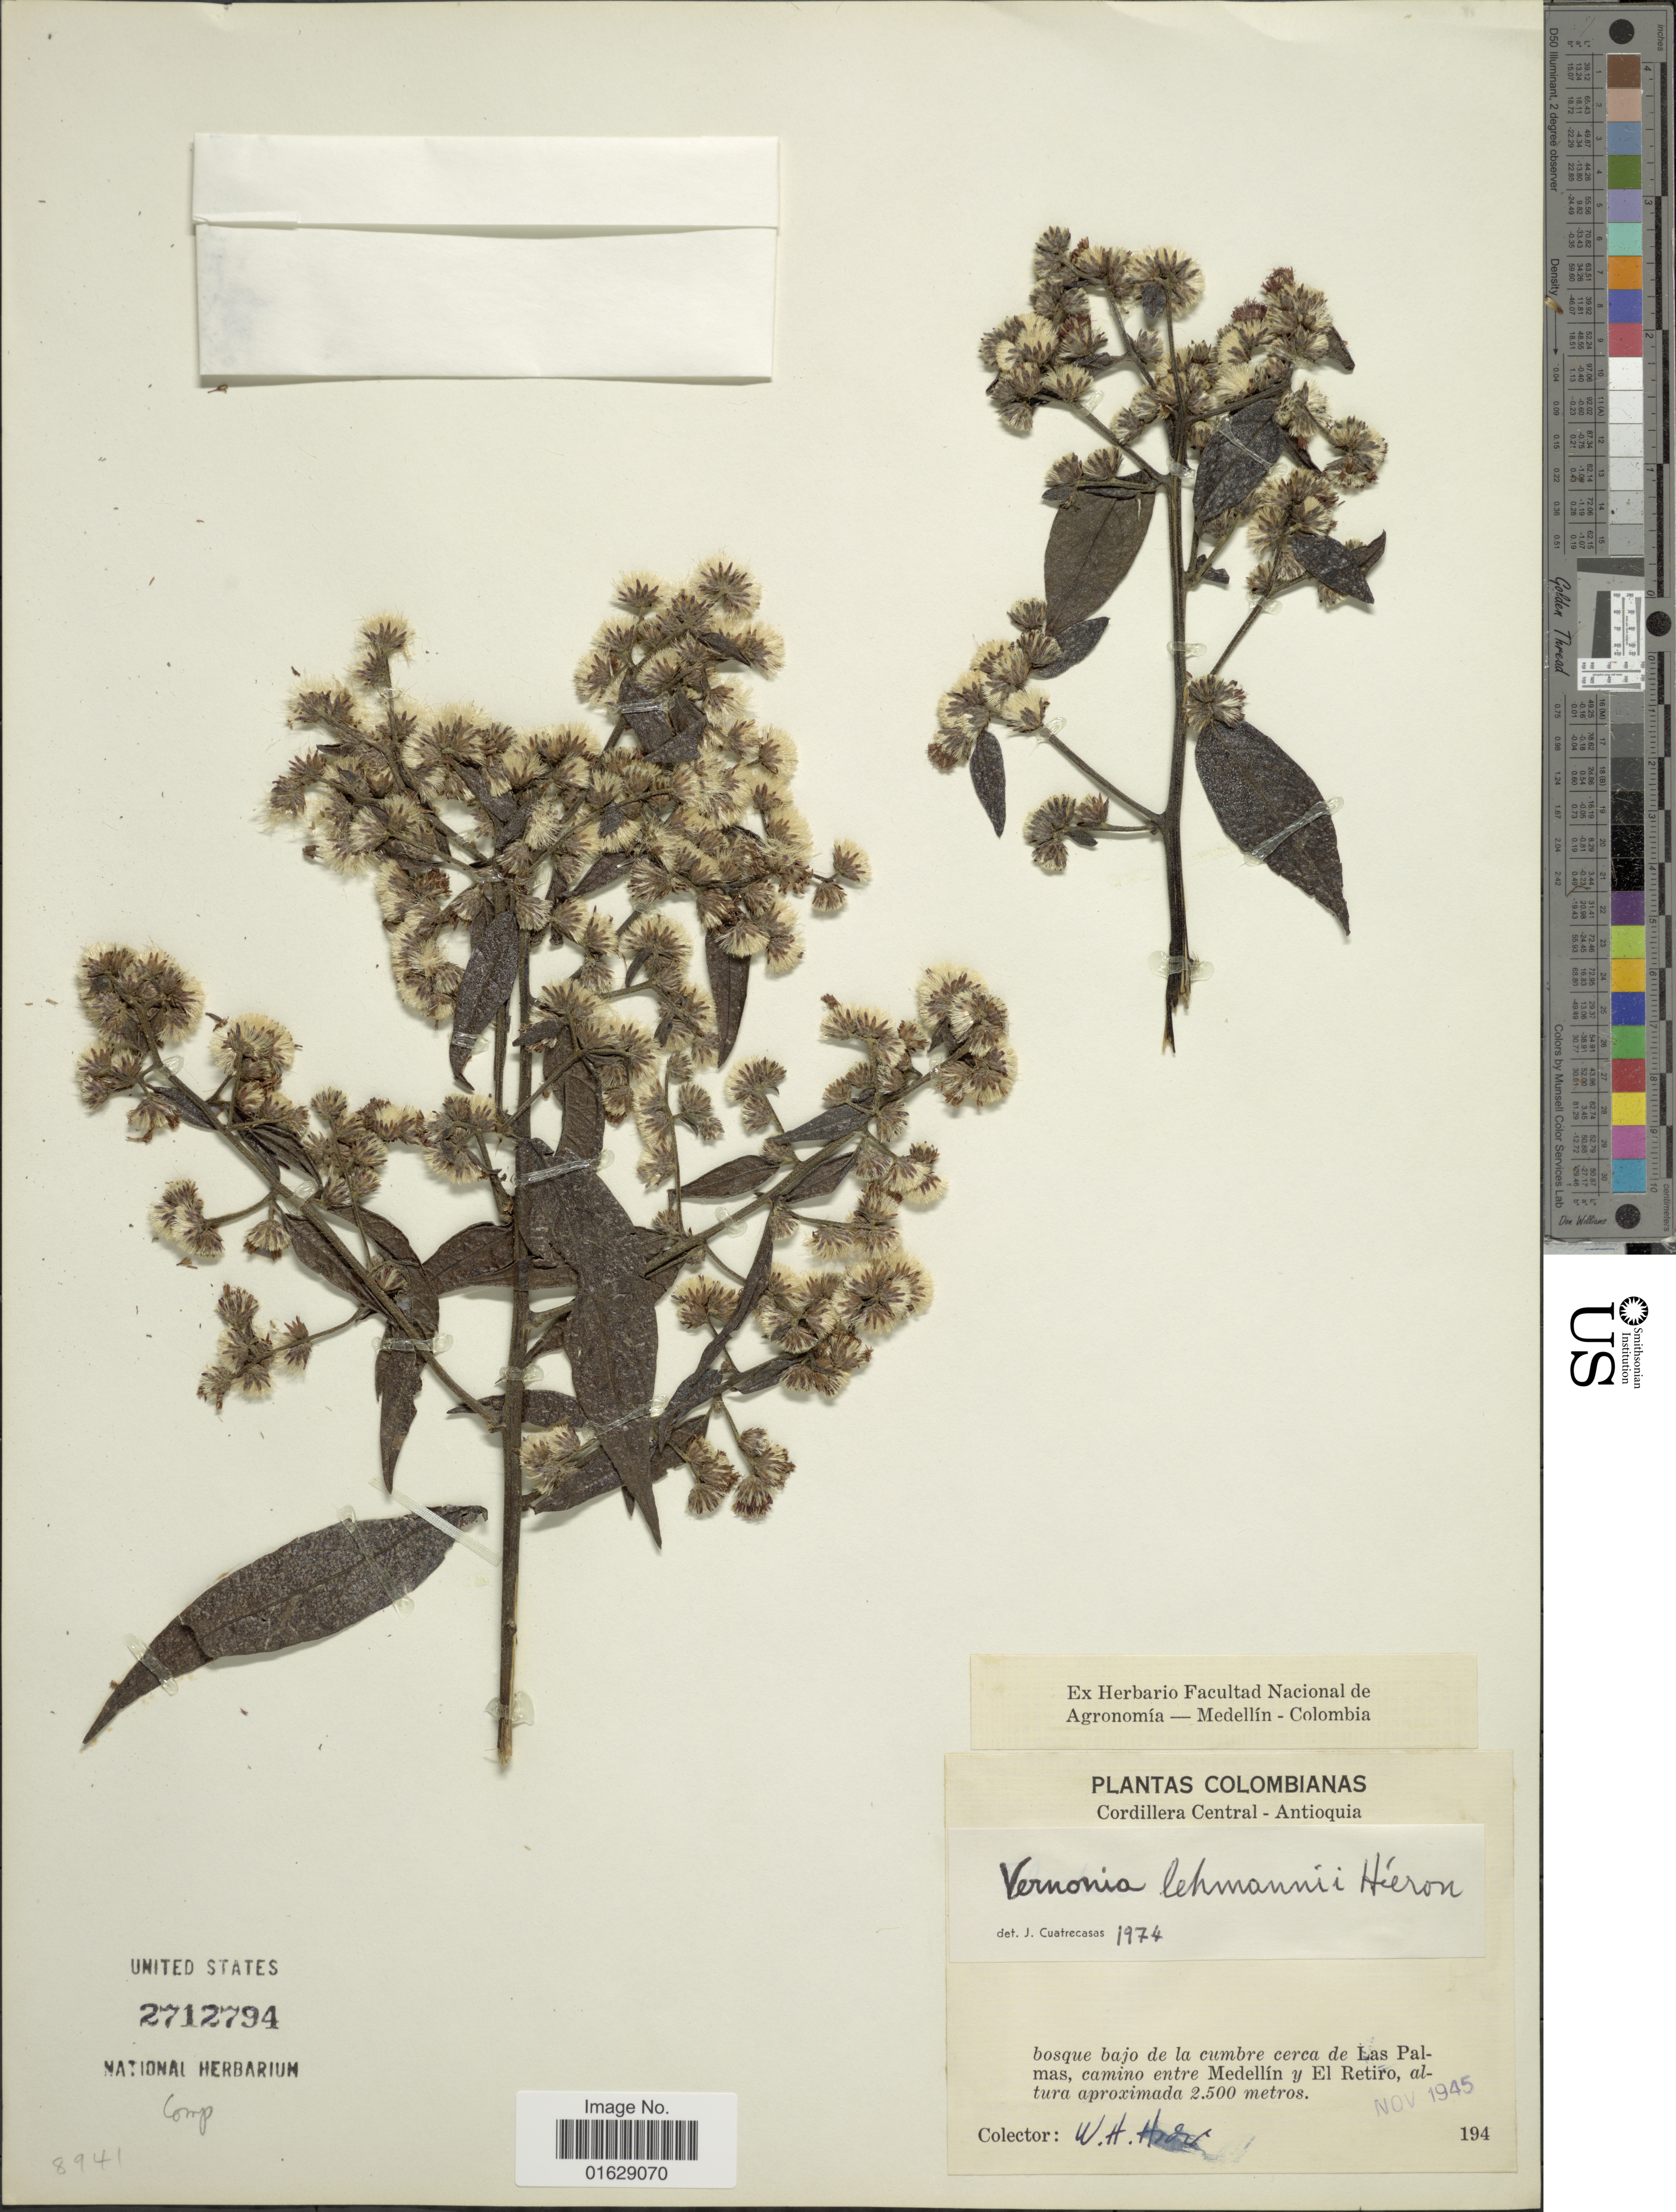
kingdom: Plantae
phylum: Tracheophyta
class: Magnoliopsida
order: Asterales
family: Asteraceae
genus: Lepidaploa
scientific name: Lepidaploa lehmannii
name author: (Hieron.) H. Rob.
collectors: W. H. Horr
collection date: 1945-11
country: Colombia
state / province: Antioquia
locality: Colombianas. Cordillera Central - Antioquia. Bosque bajo de la cumbre cerca de Las Palmas, camino entre Medellin y El Retiro.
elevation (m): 2500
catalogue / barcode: US 2712794